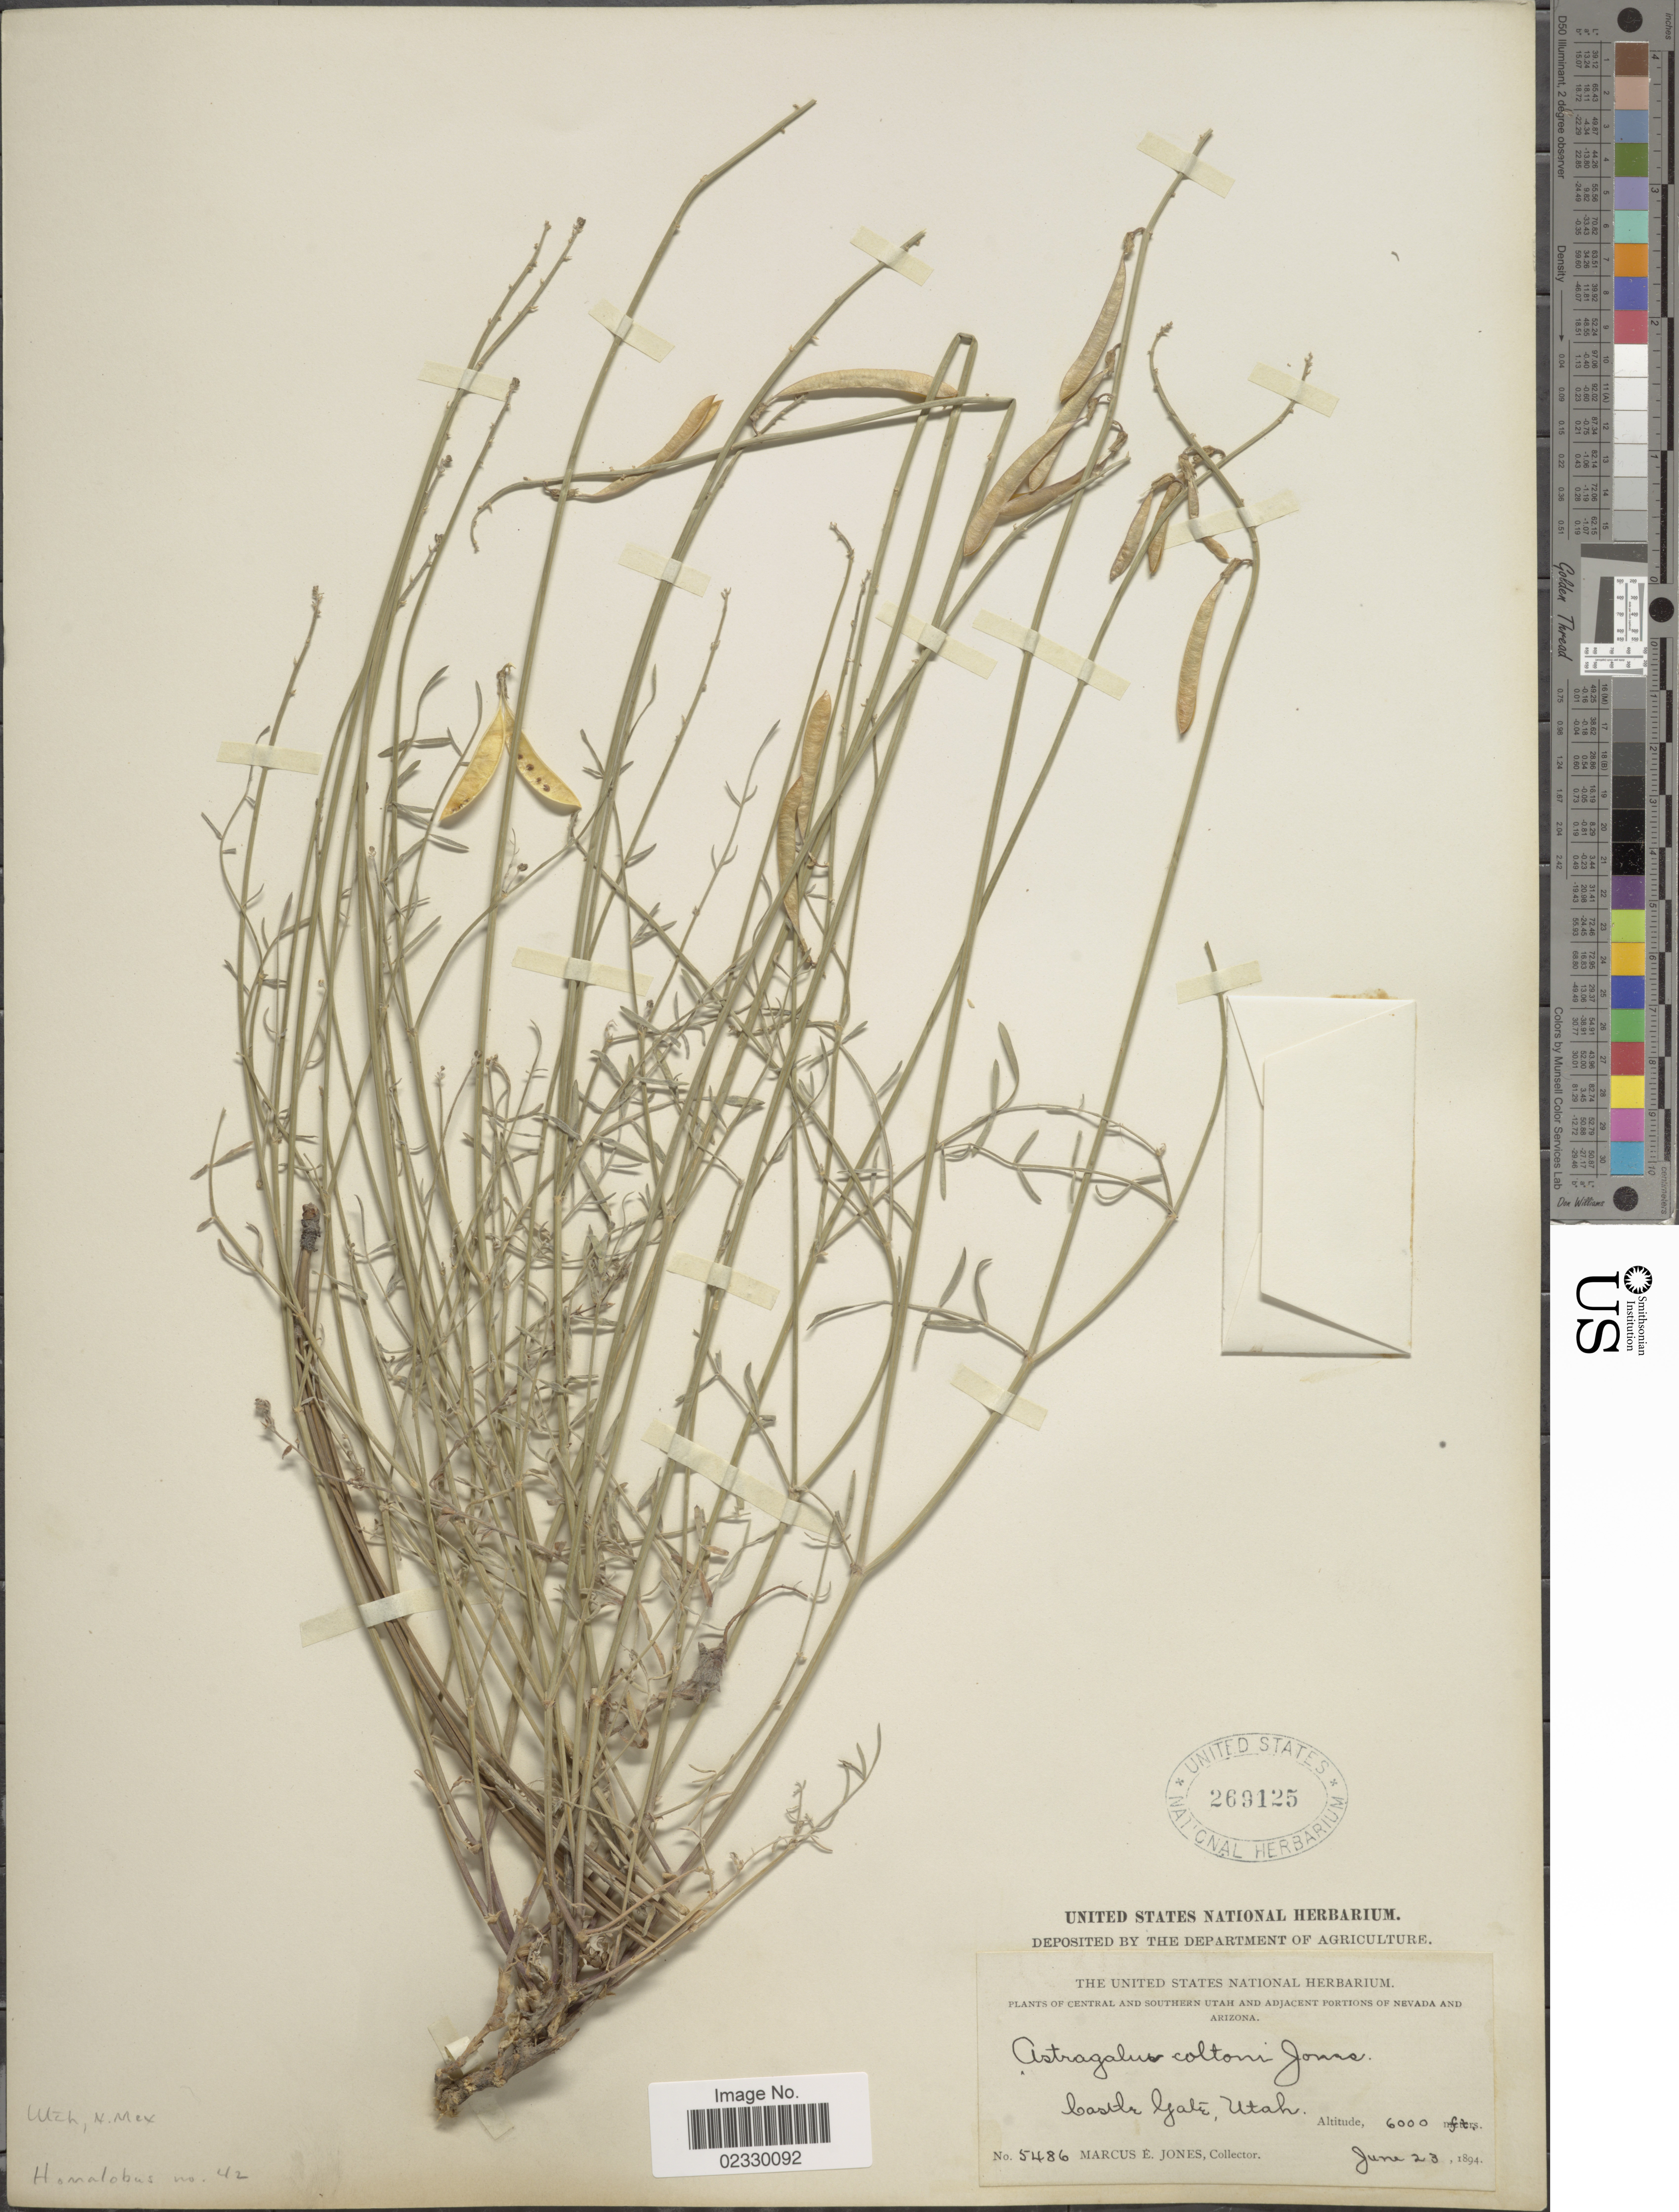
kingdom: Plantae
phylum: Tracheophyta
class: Magnoliopsida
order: Fabales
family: Fabaceae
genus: Astragalus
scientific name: Astragalus coltoni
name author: M.E. Jones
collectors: M. E. Jones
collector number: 5486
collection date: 1894-06-23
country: United States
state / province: Utah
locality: Central and Southern Utah and Adjacent Portion of Nevada and Arizona, Caster Gate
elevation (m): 1829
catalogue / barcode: US 269125